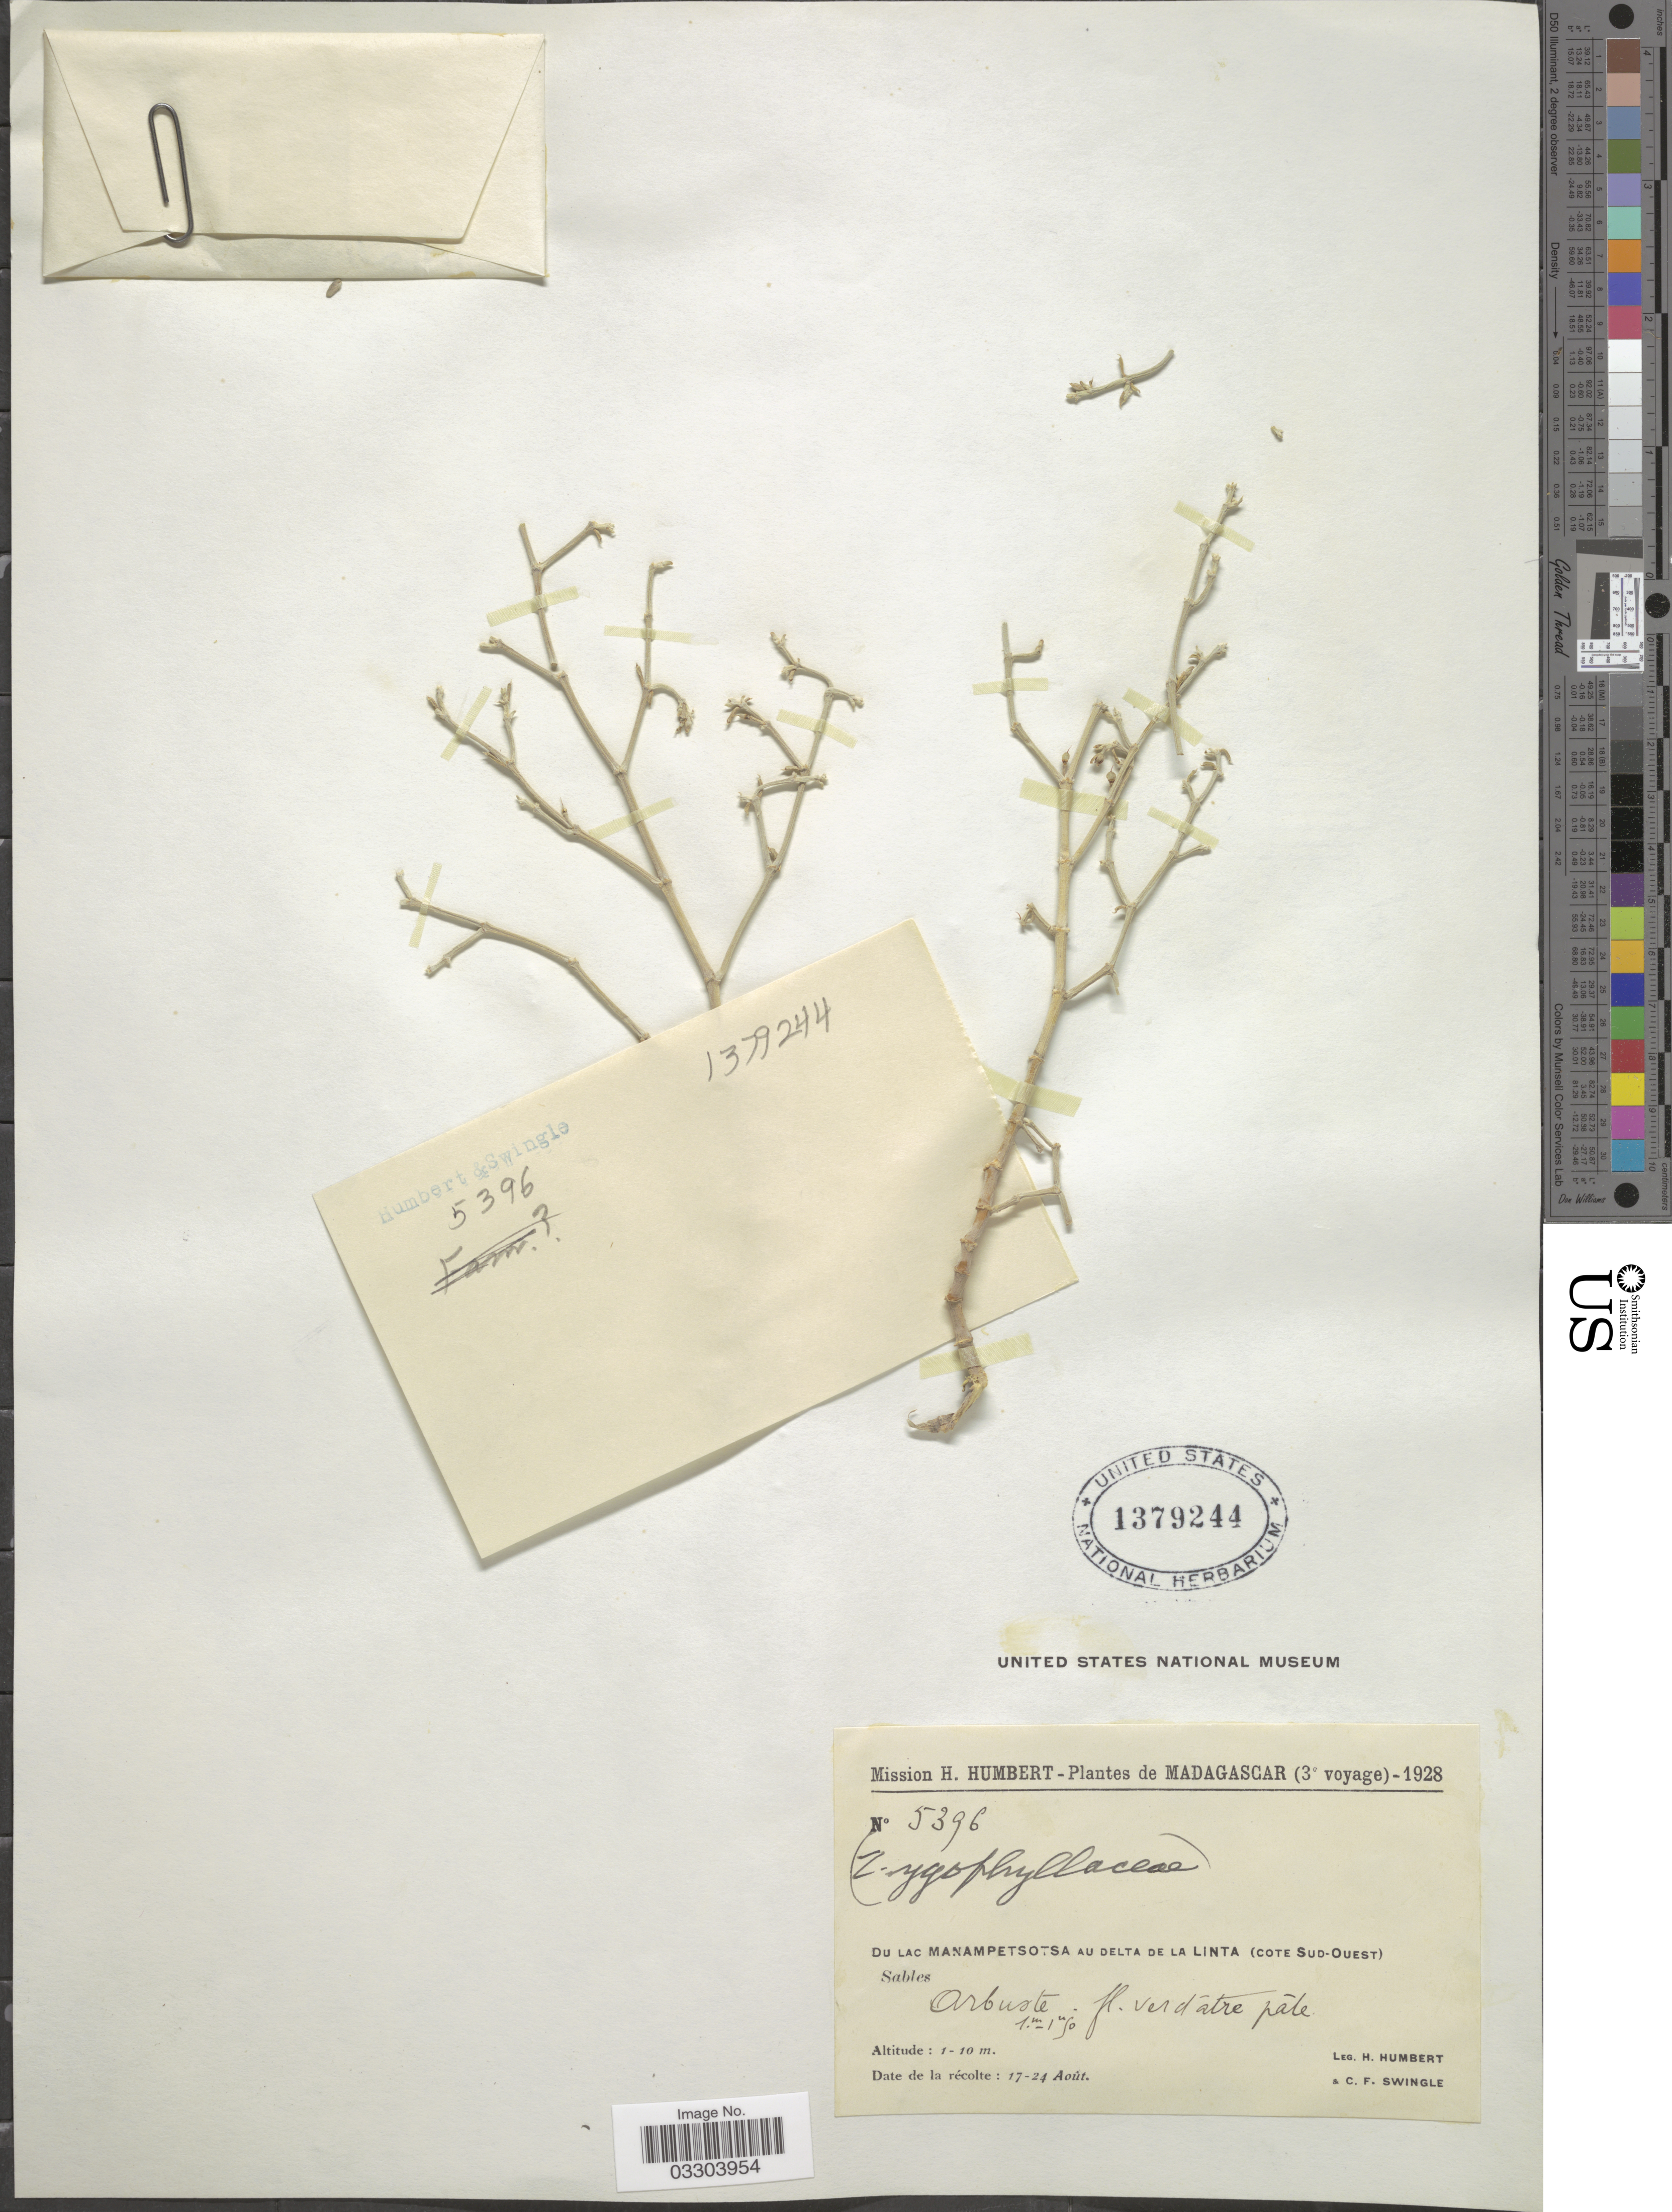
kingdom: Plantae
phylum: Tracheophyta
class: Magnoliopsida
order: Zygophyllales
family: Zygophyllaceae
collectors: H. Humbert & C. Swingle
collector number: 5396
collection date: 1928-08-17/1928-08-24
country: Madagascar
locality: Du Lac Manampetsotsa au Delta de la Linta (Cote Sud-Ouest).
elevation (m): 1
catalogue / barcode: US 1379244